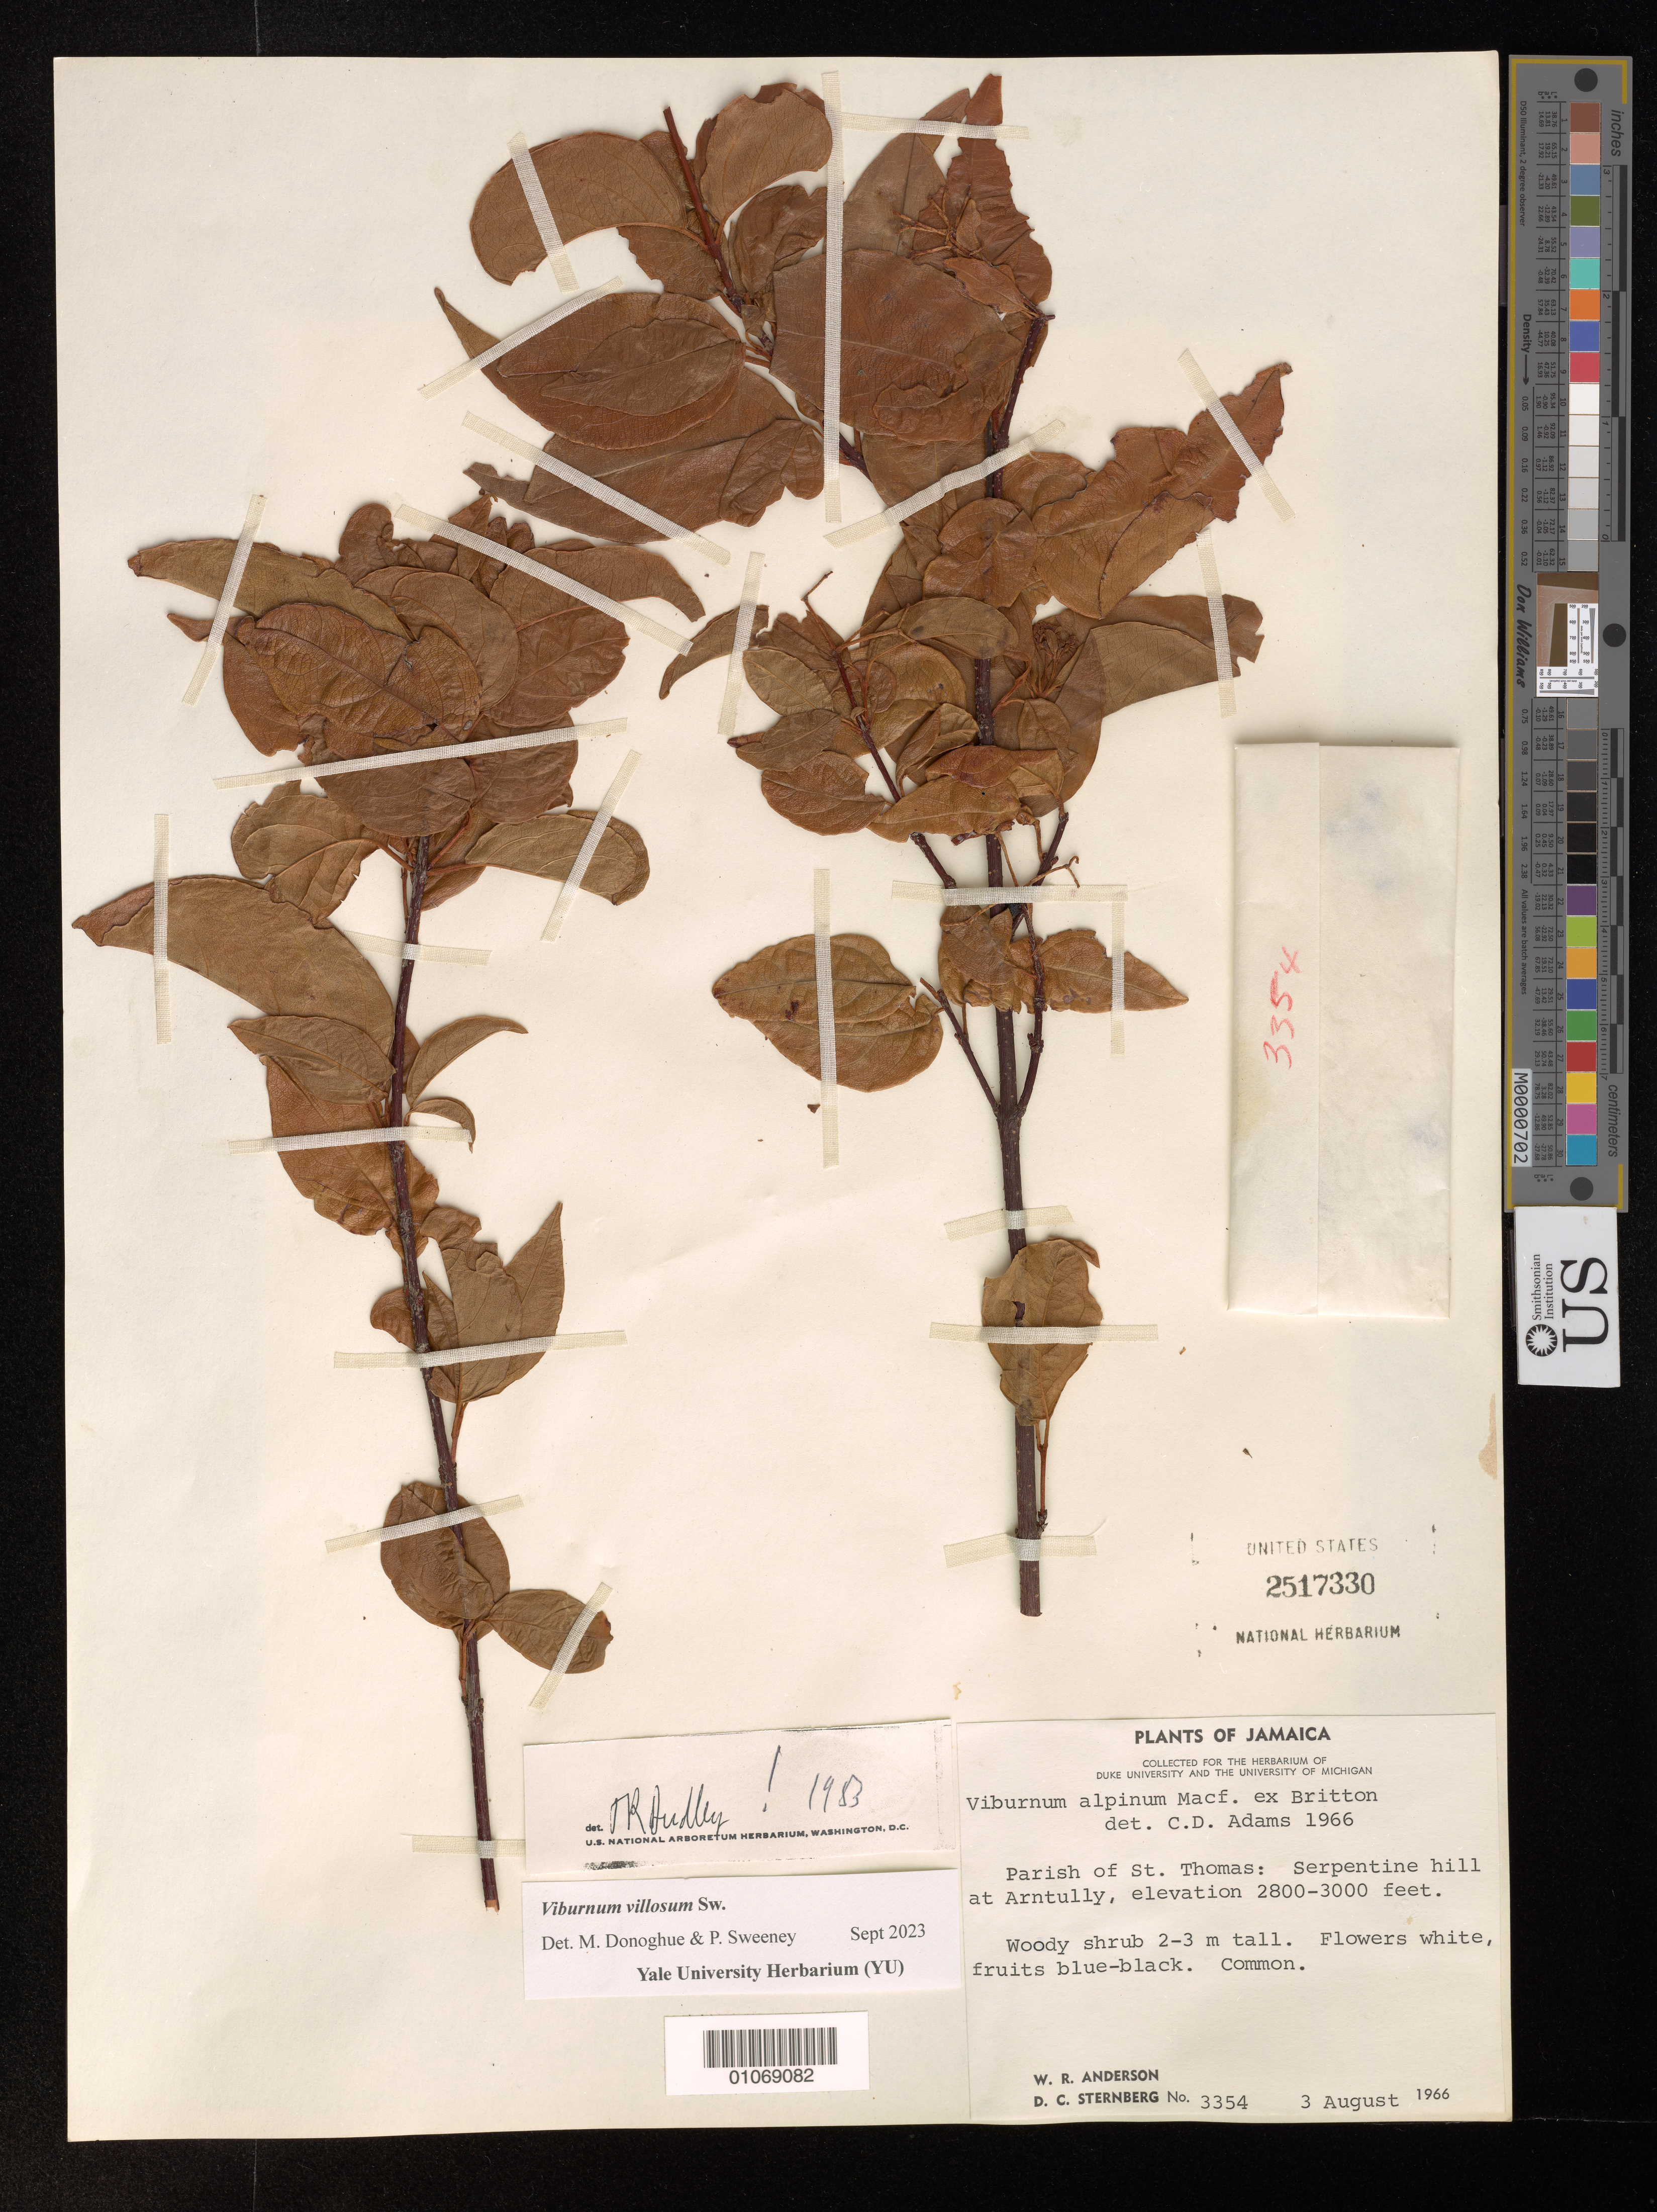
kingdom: Plantae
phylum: Tracheophyta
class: Magnoliopsida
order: Dipsacales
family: Viburnaceae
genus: Viburnum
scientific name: Viburnum villosum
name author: Sw.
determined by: Donoghue, M. J.; Sweeney, P. W.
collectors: W. R. Anderson & D. Sternberg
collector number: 3354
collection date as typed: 03 Aug 1966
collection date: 1966-08-03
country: Jamaica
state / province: Saint Thomas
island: Jamaica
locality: Serpentine hill at Arntully.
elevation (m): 853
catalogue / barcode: US 2517330